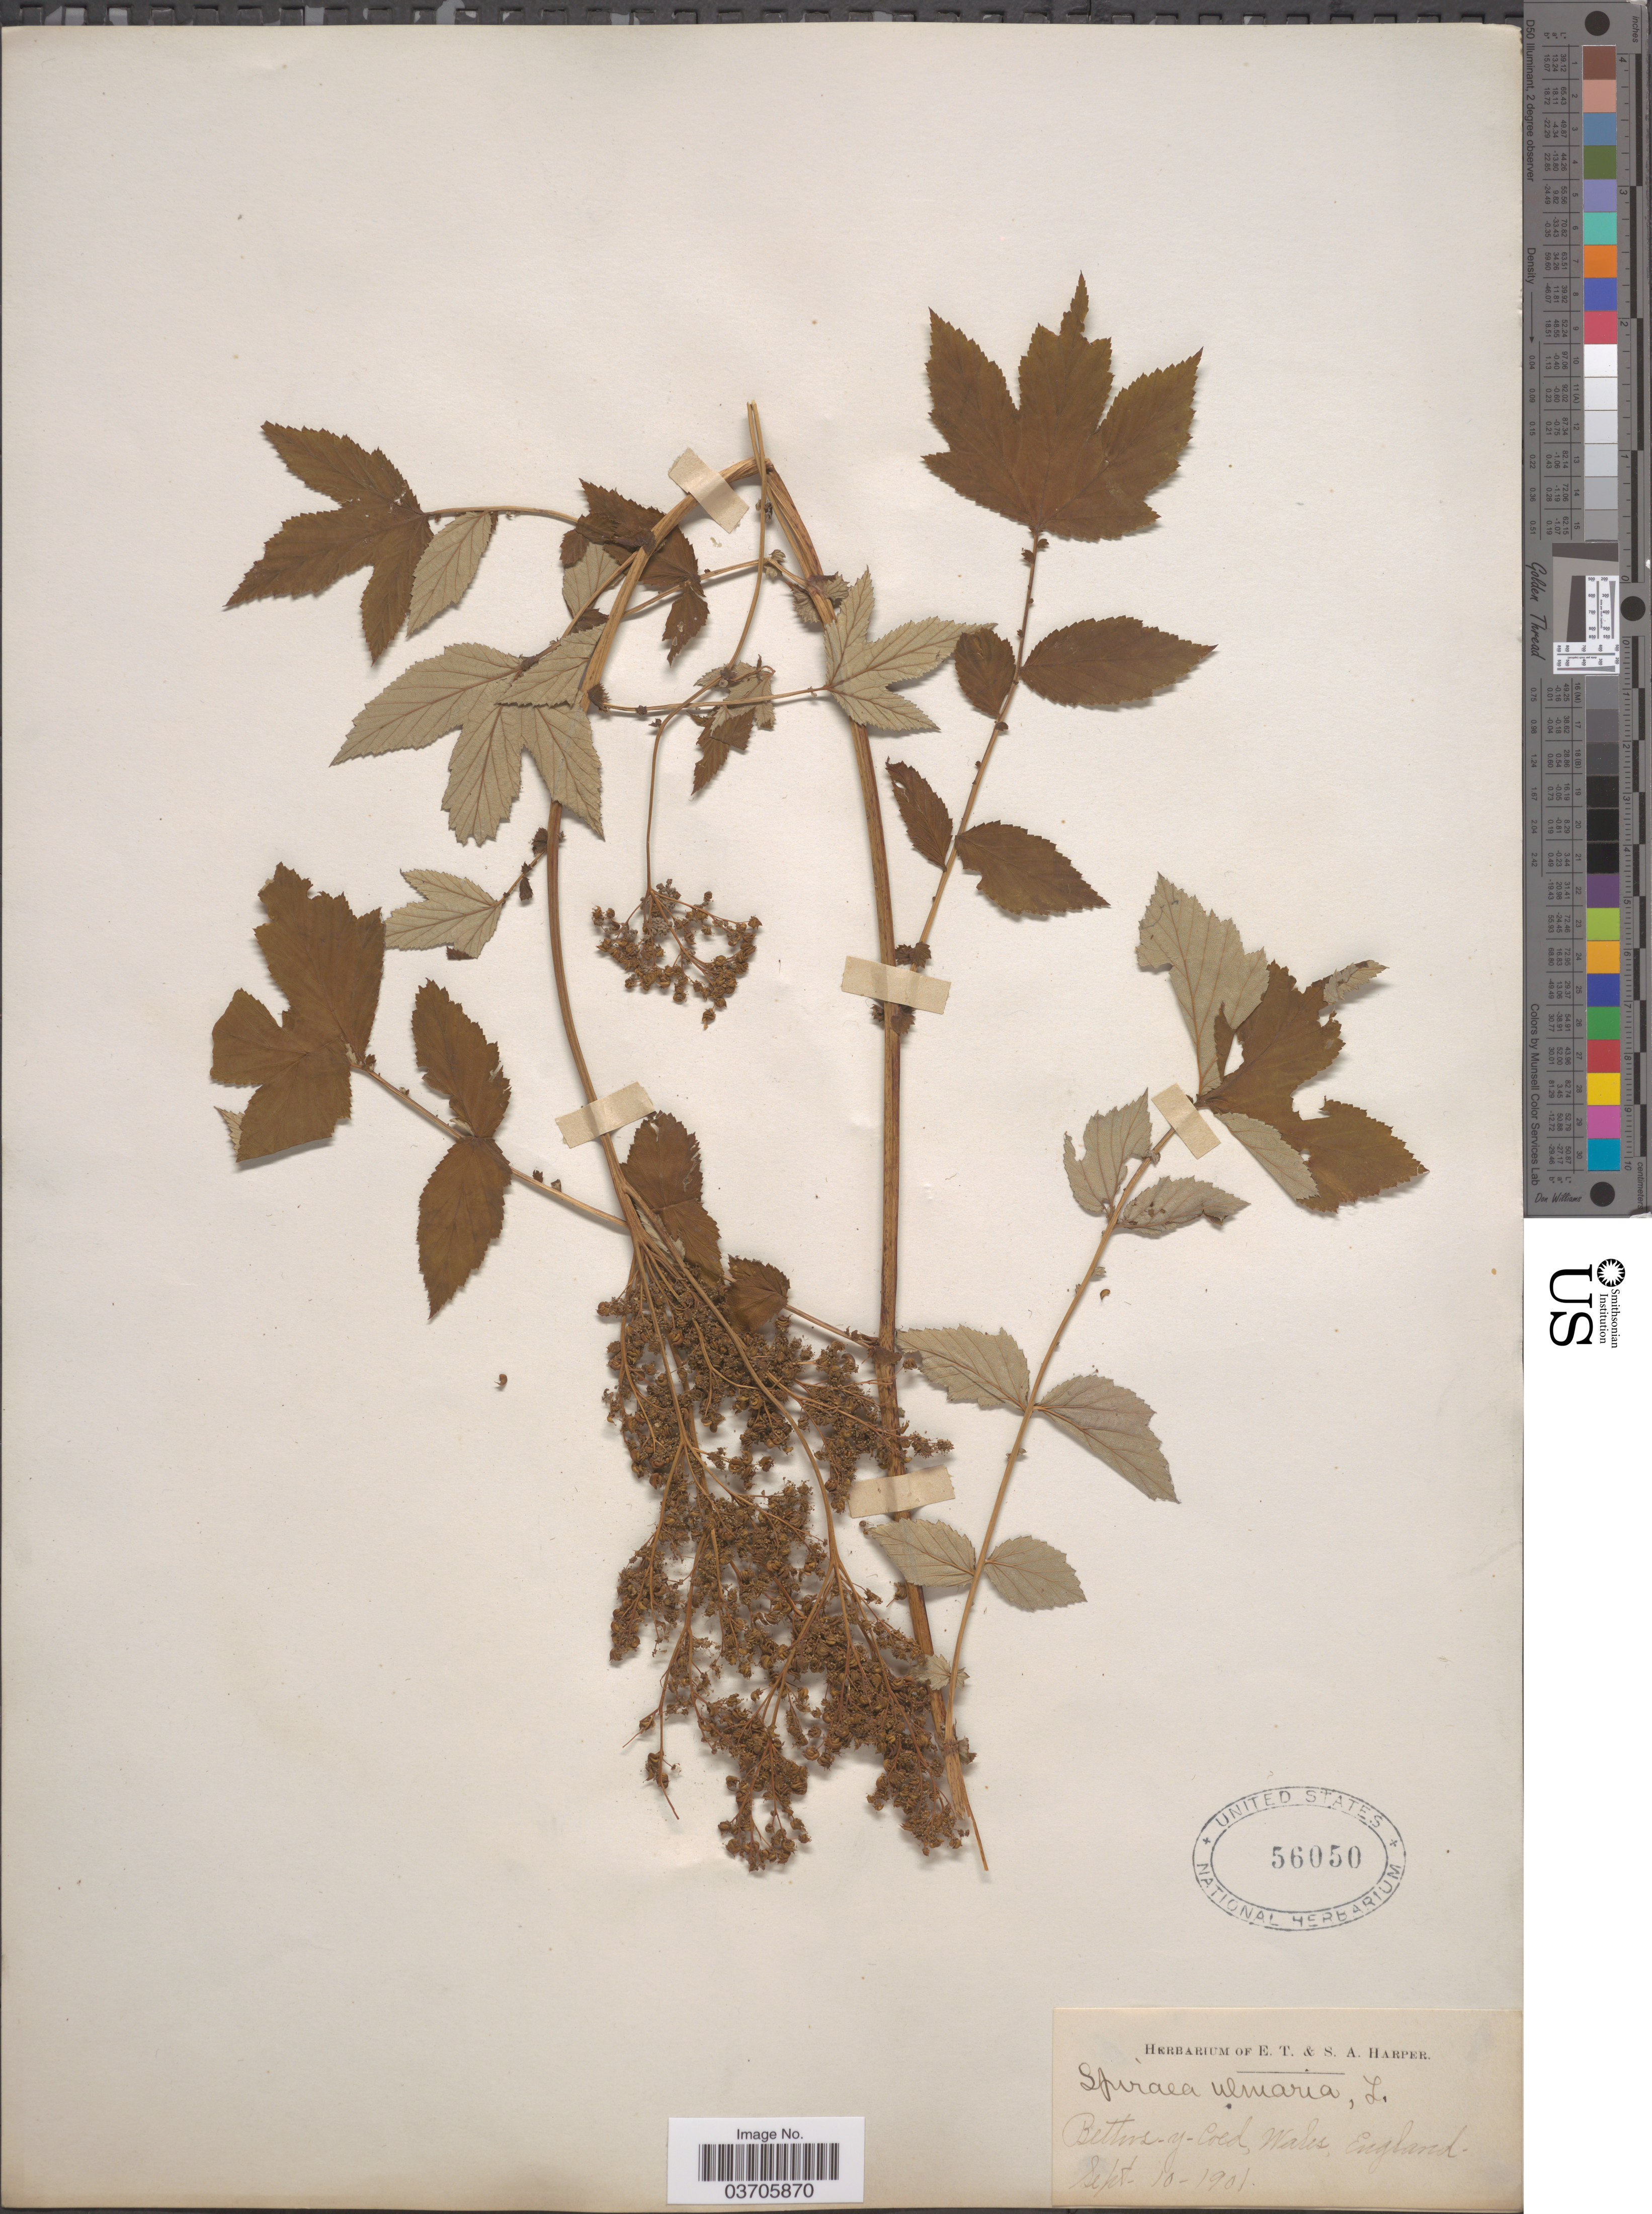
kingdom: Plantae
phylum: Tracheophyta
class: Magnoliopsida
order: Rosales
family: Rosaceae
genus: Filipendula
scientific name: Filipendula ulmaria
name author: (L.) Maxim.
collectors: ex herb. E. T. & S. A. Harper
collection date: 1901-09-10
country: United Kingdom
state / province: England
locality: Bettws-y-Coed, Wales.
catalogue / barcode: US 56050